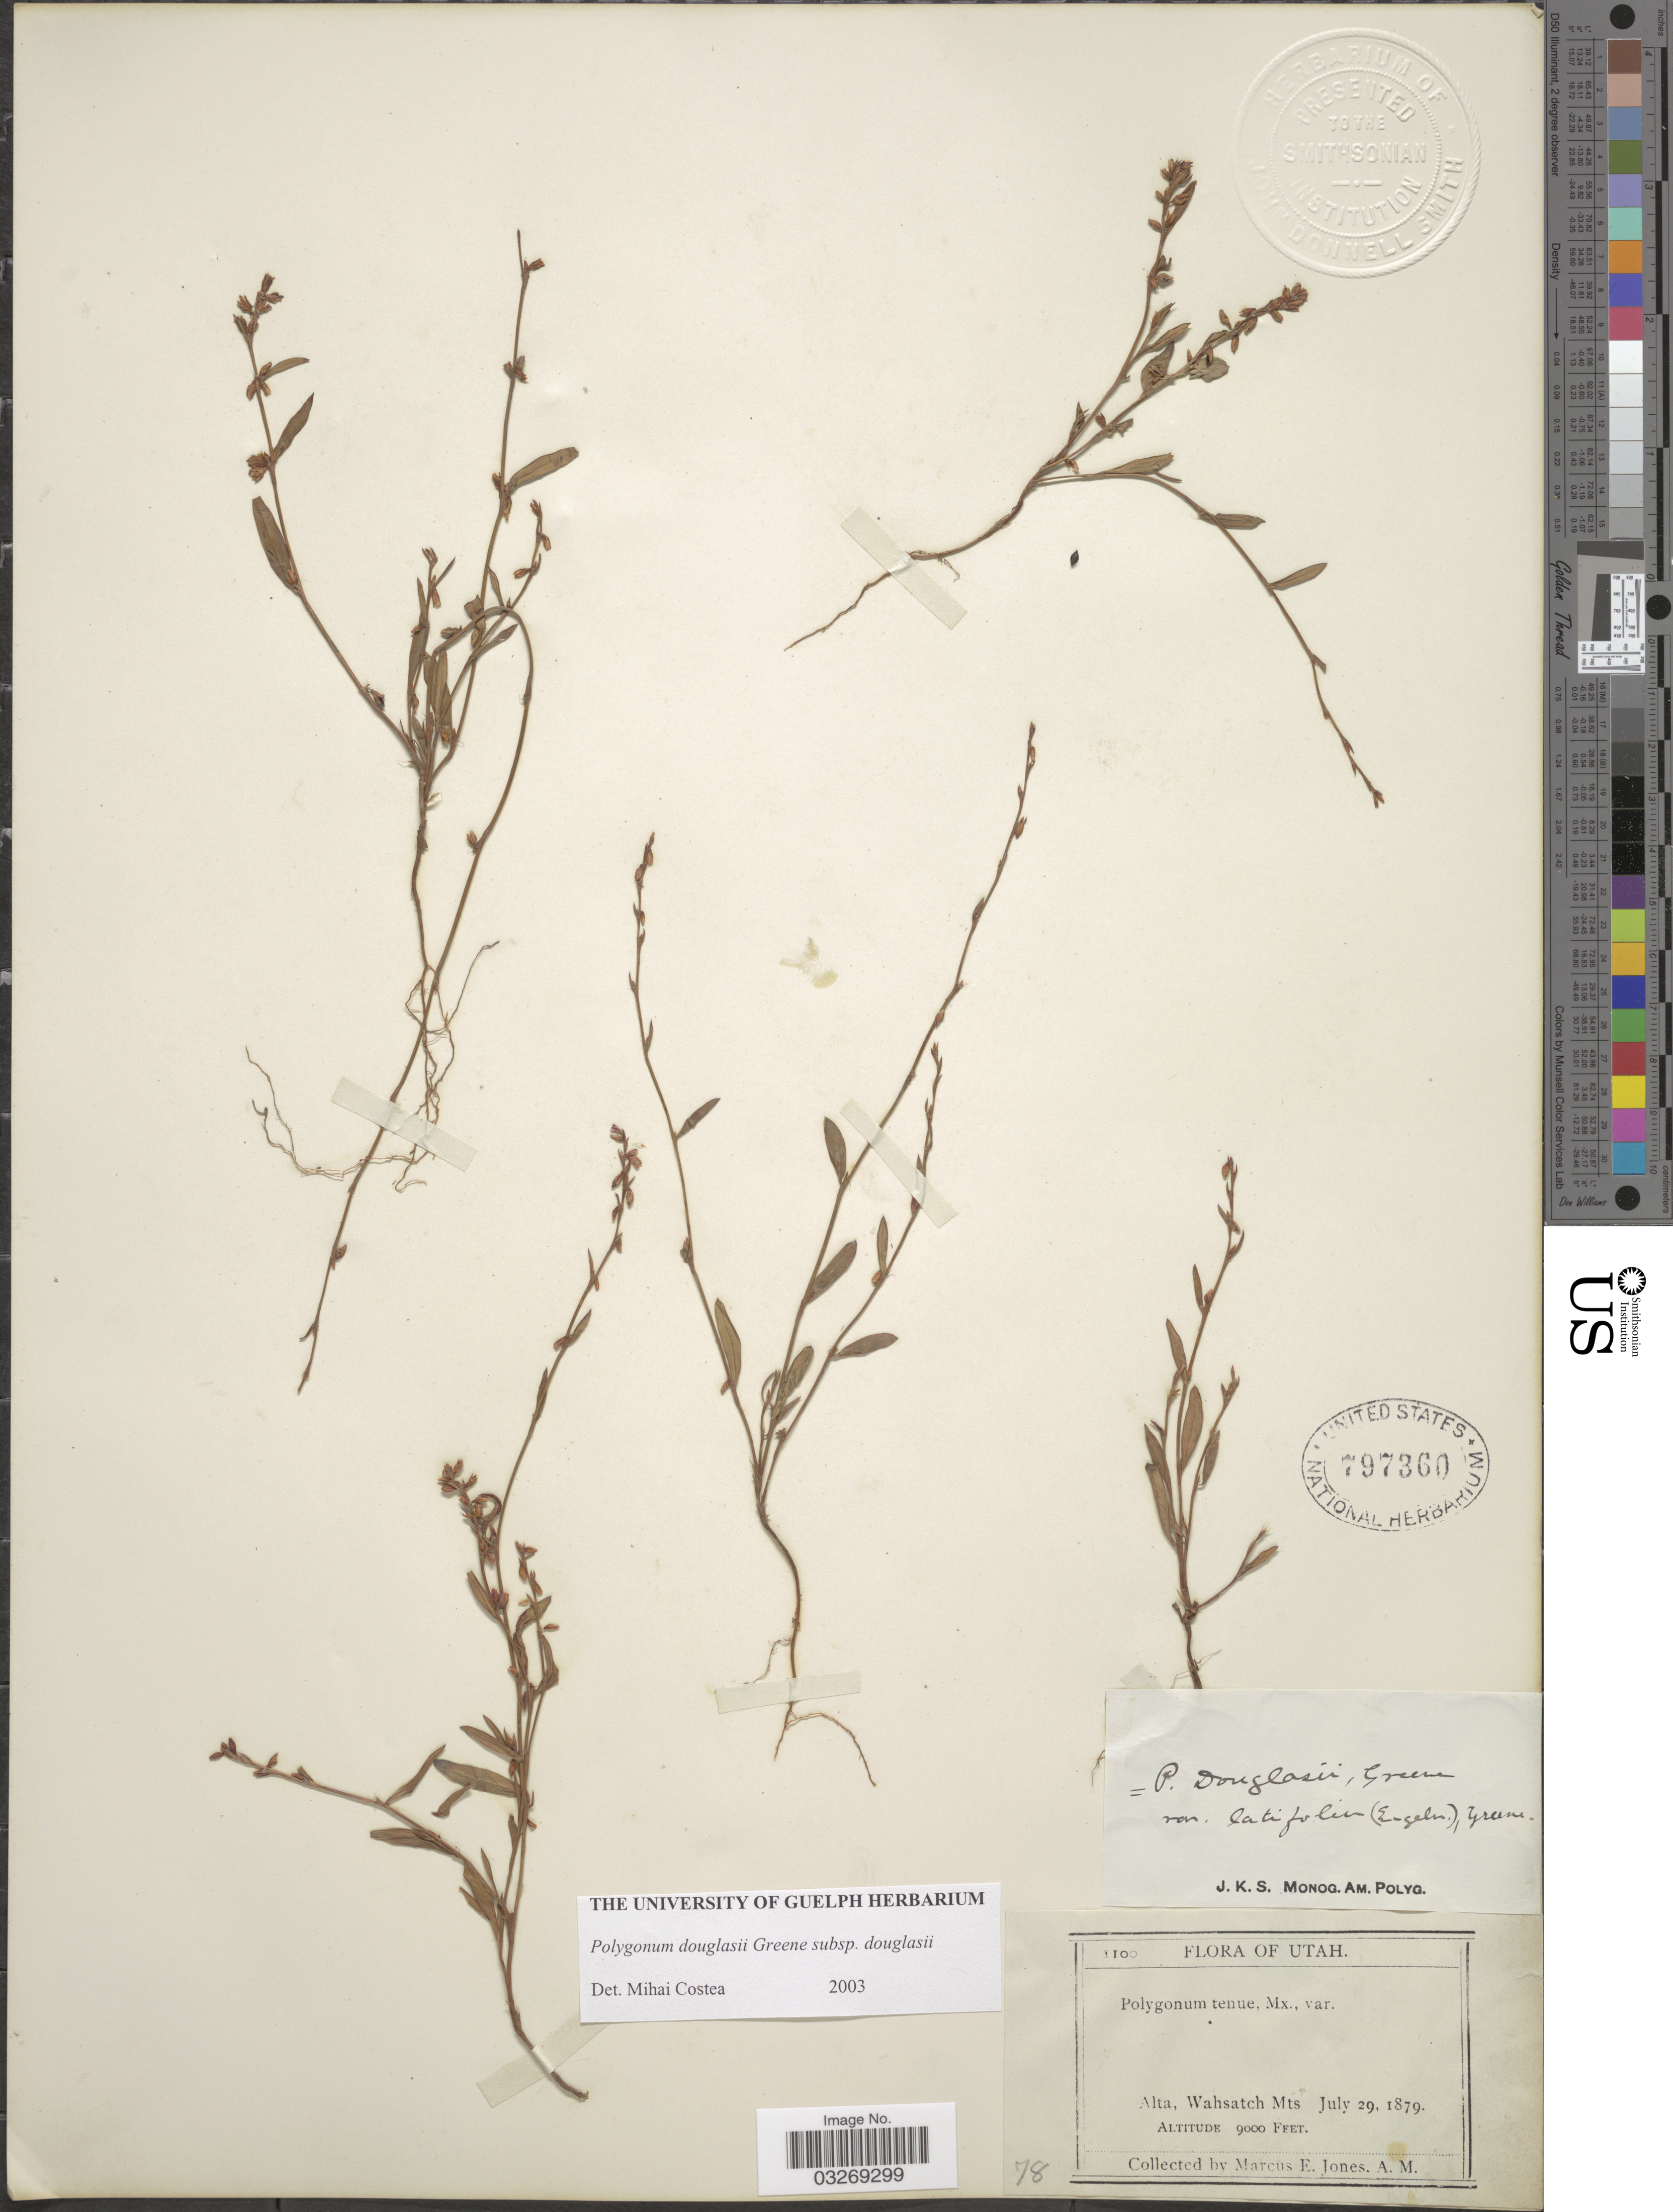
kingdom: Plantae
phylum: Tracheophyta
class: Magnoliopsida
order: Caryophyllales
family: Polygonaceae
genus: Polygonum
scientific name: Polygonum douglasii subsp. douglasii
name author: Greene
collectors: M. E. Jones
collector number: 1100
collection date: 1879-07-29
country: United States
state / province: Utah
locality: Alta, Wahsatch Mts.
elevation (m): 2743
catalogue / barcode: US 797360